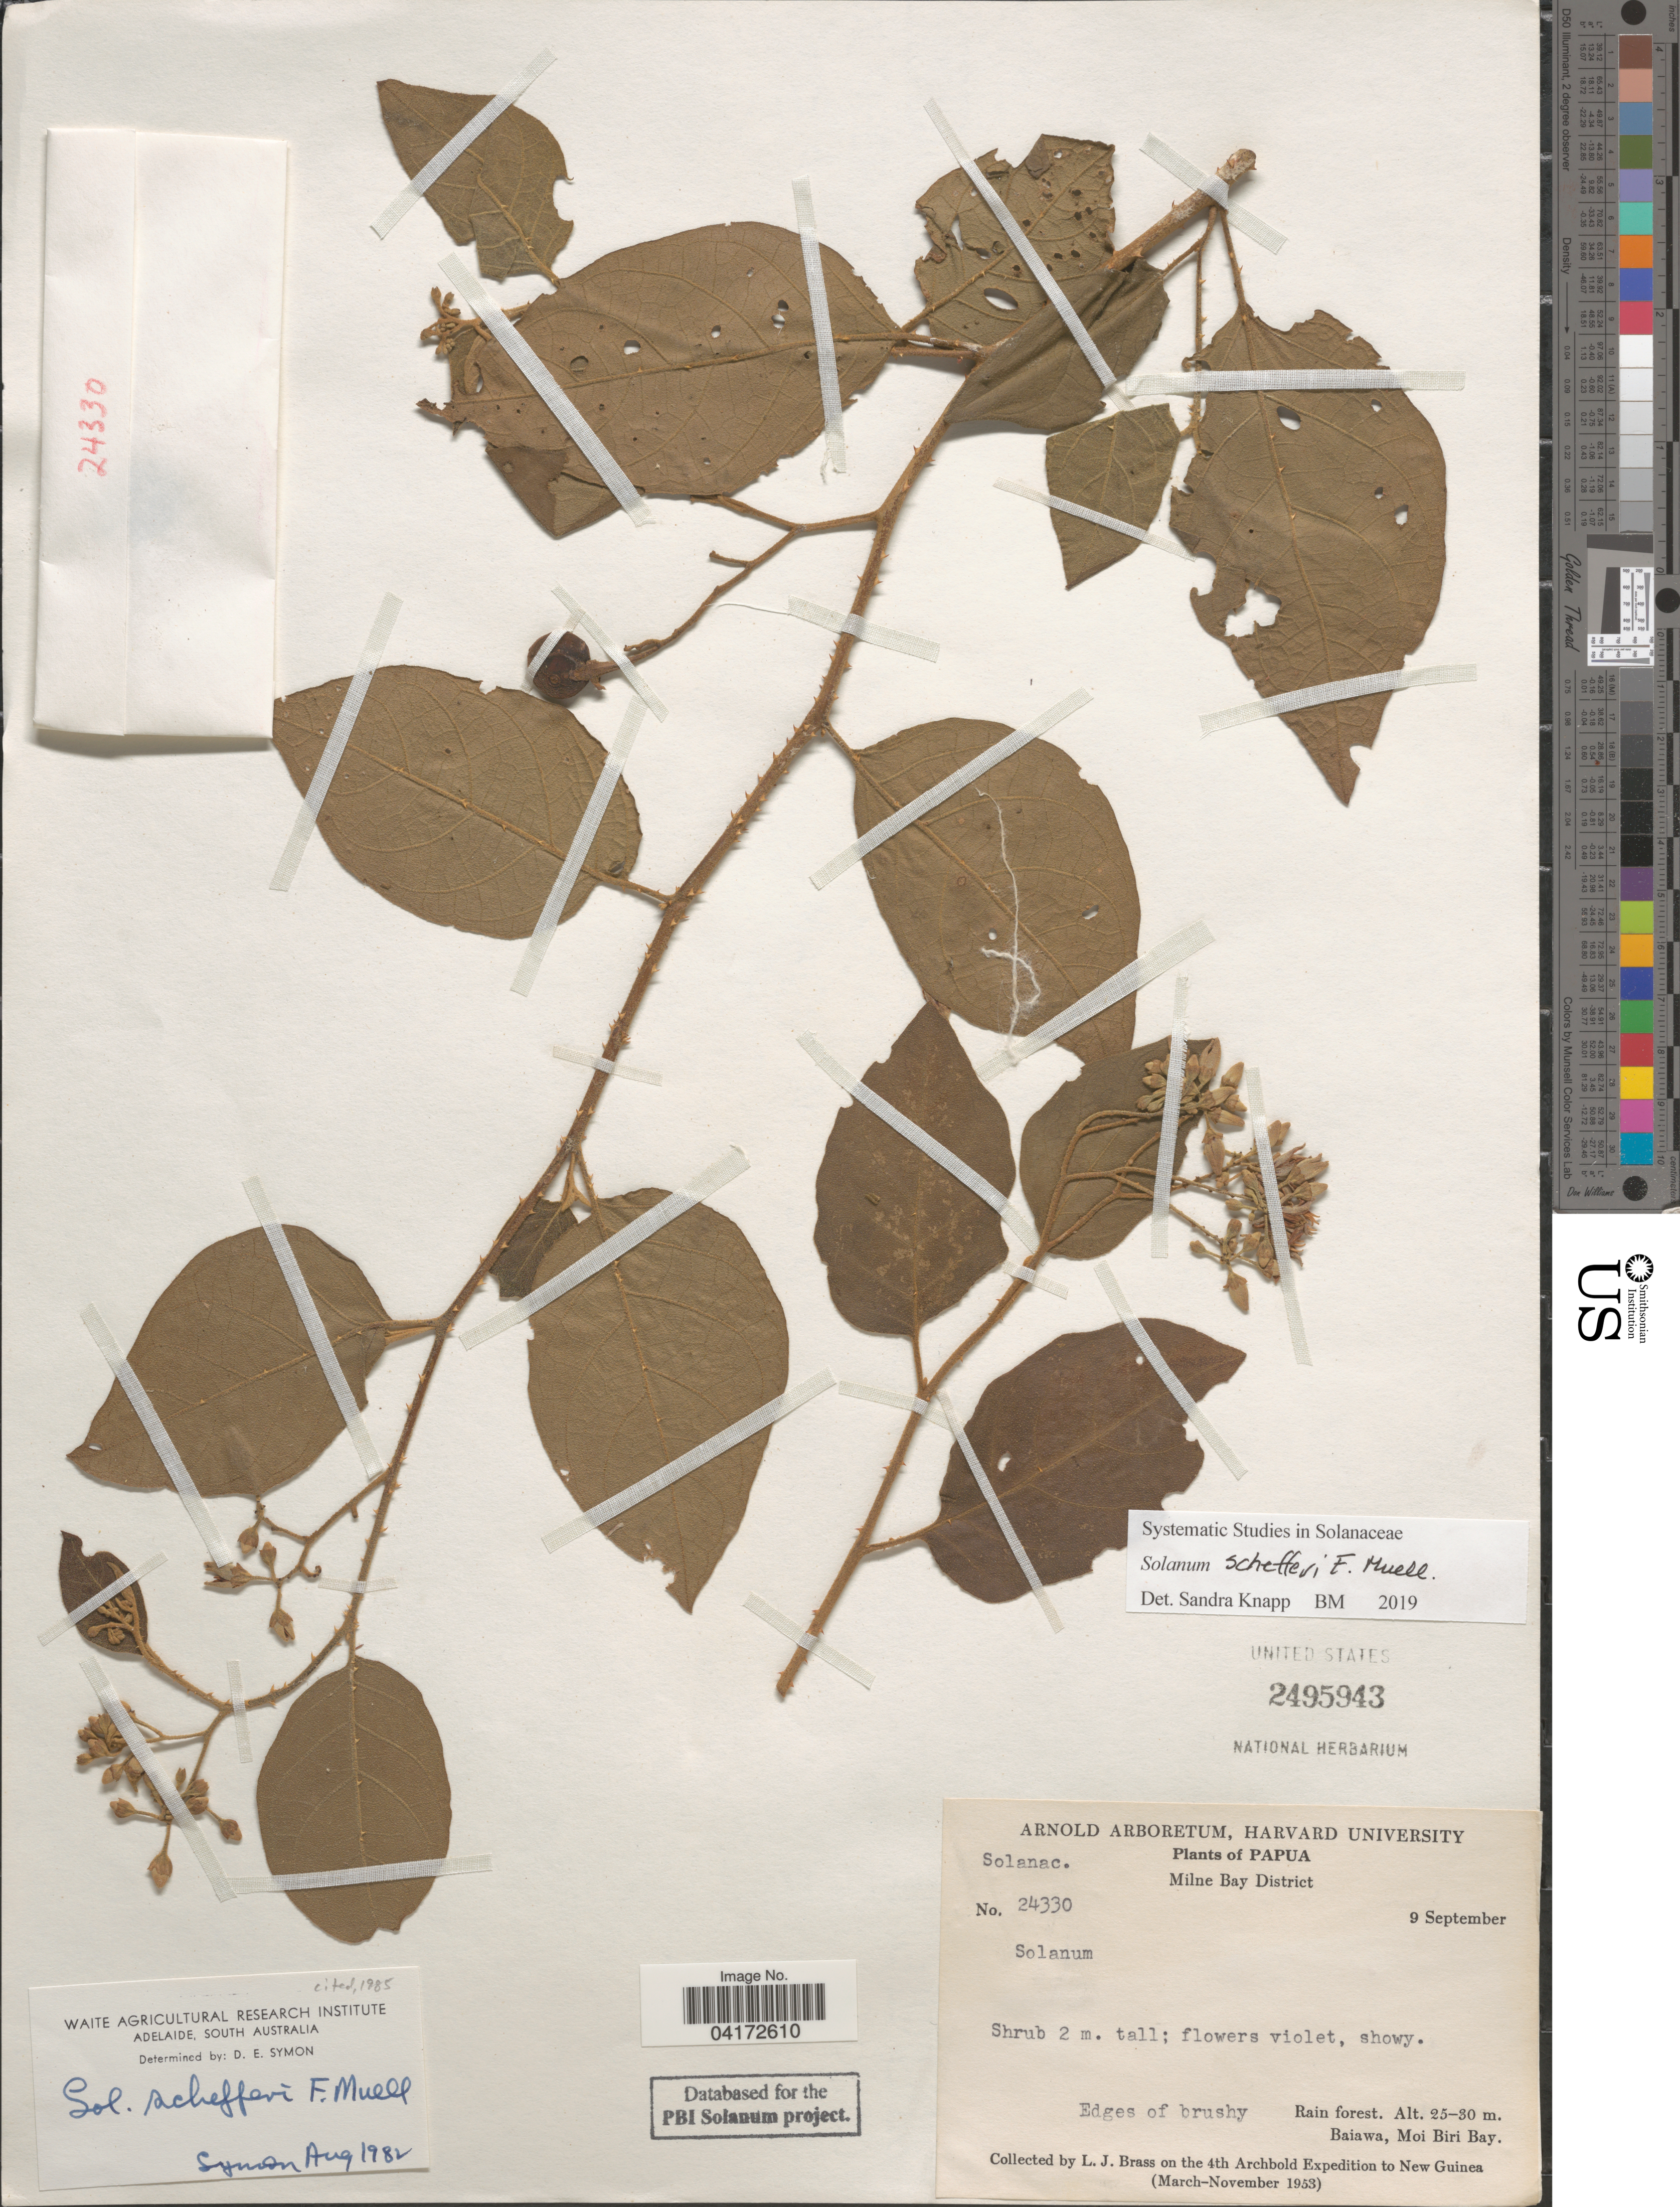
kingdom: Plantae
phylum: Tracheophyta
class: Magnoliopsida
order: Solanales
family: Solanaceae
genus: Solanum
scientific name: Solanum schefferi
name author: F. Muell.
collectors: L. J. Brass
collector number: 24330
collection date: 1953-09-09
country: Papua New Guinea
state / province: Milne Bay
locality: Papua. Milne Bay District. Baiawa, Moi Biri Bay. 4th Archbold Expedition to New Guinea (March-November 1953).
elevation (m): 25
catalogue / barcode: US 2495943